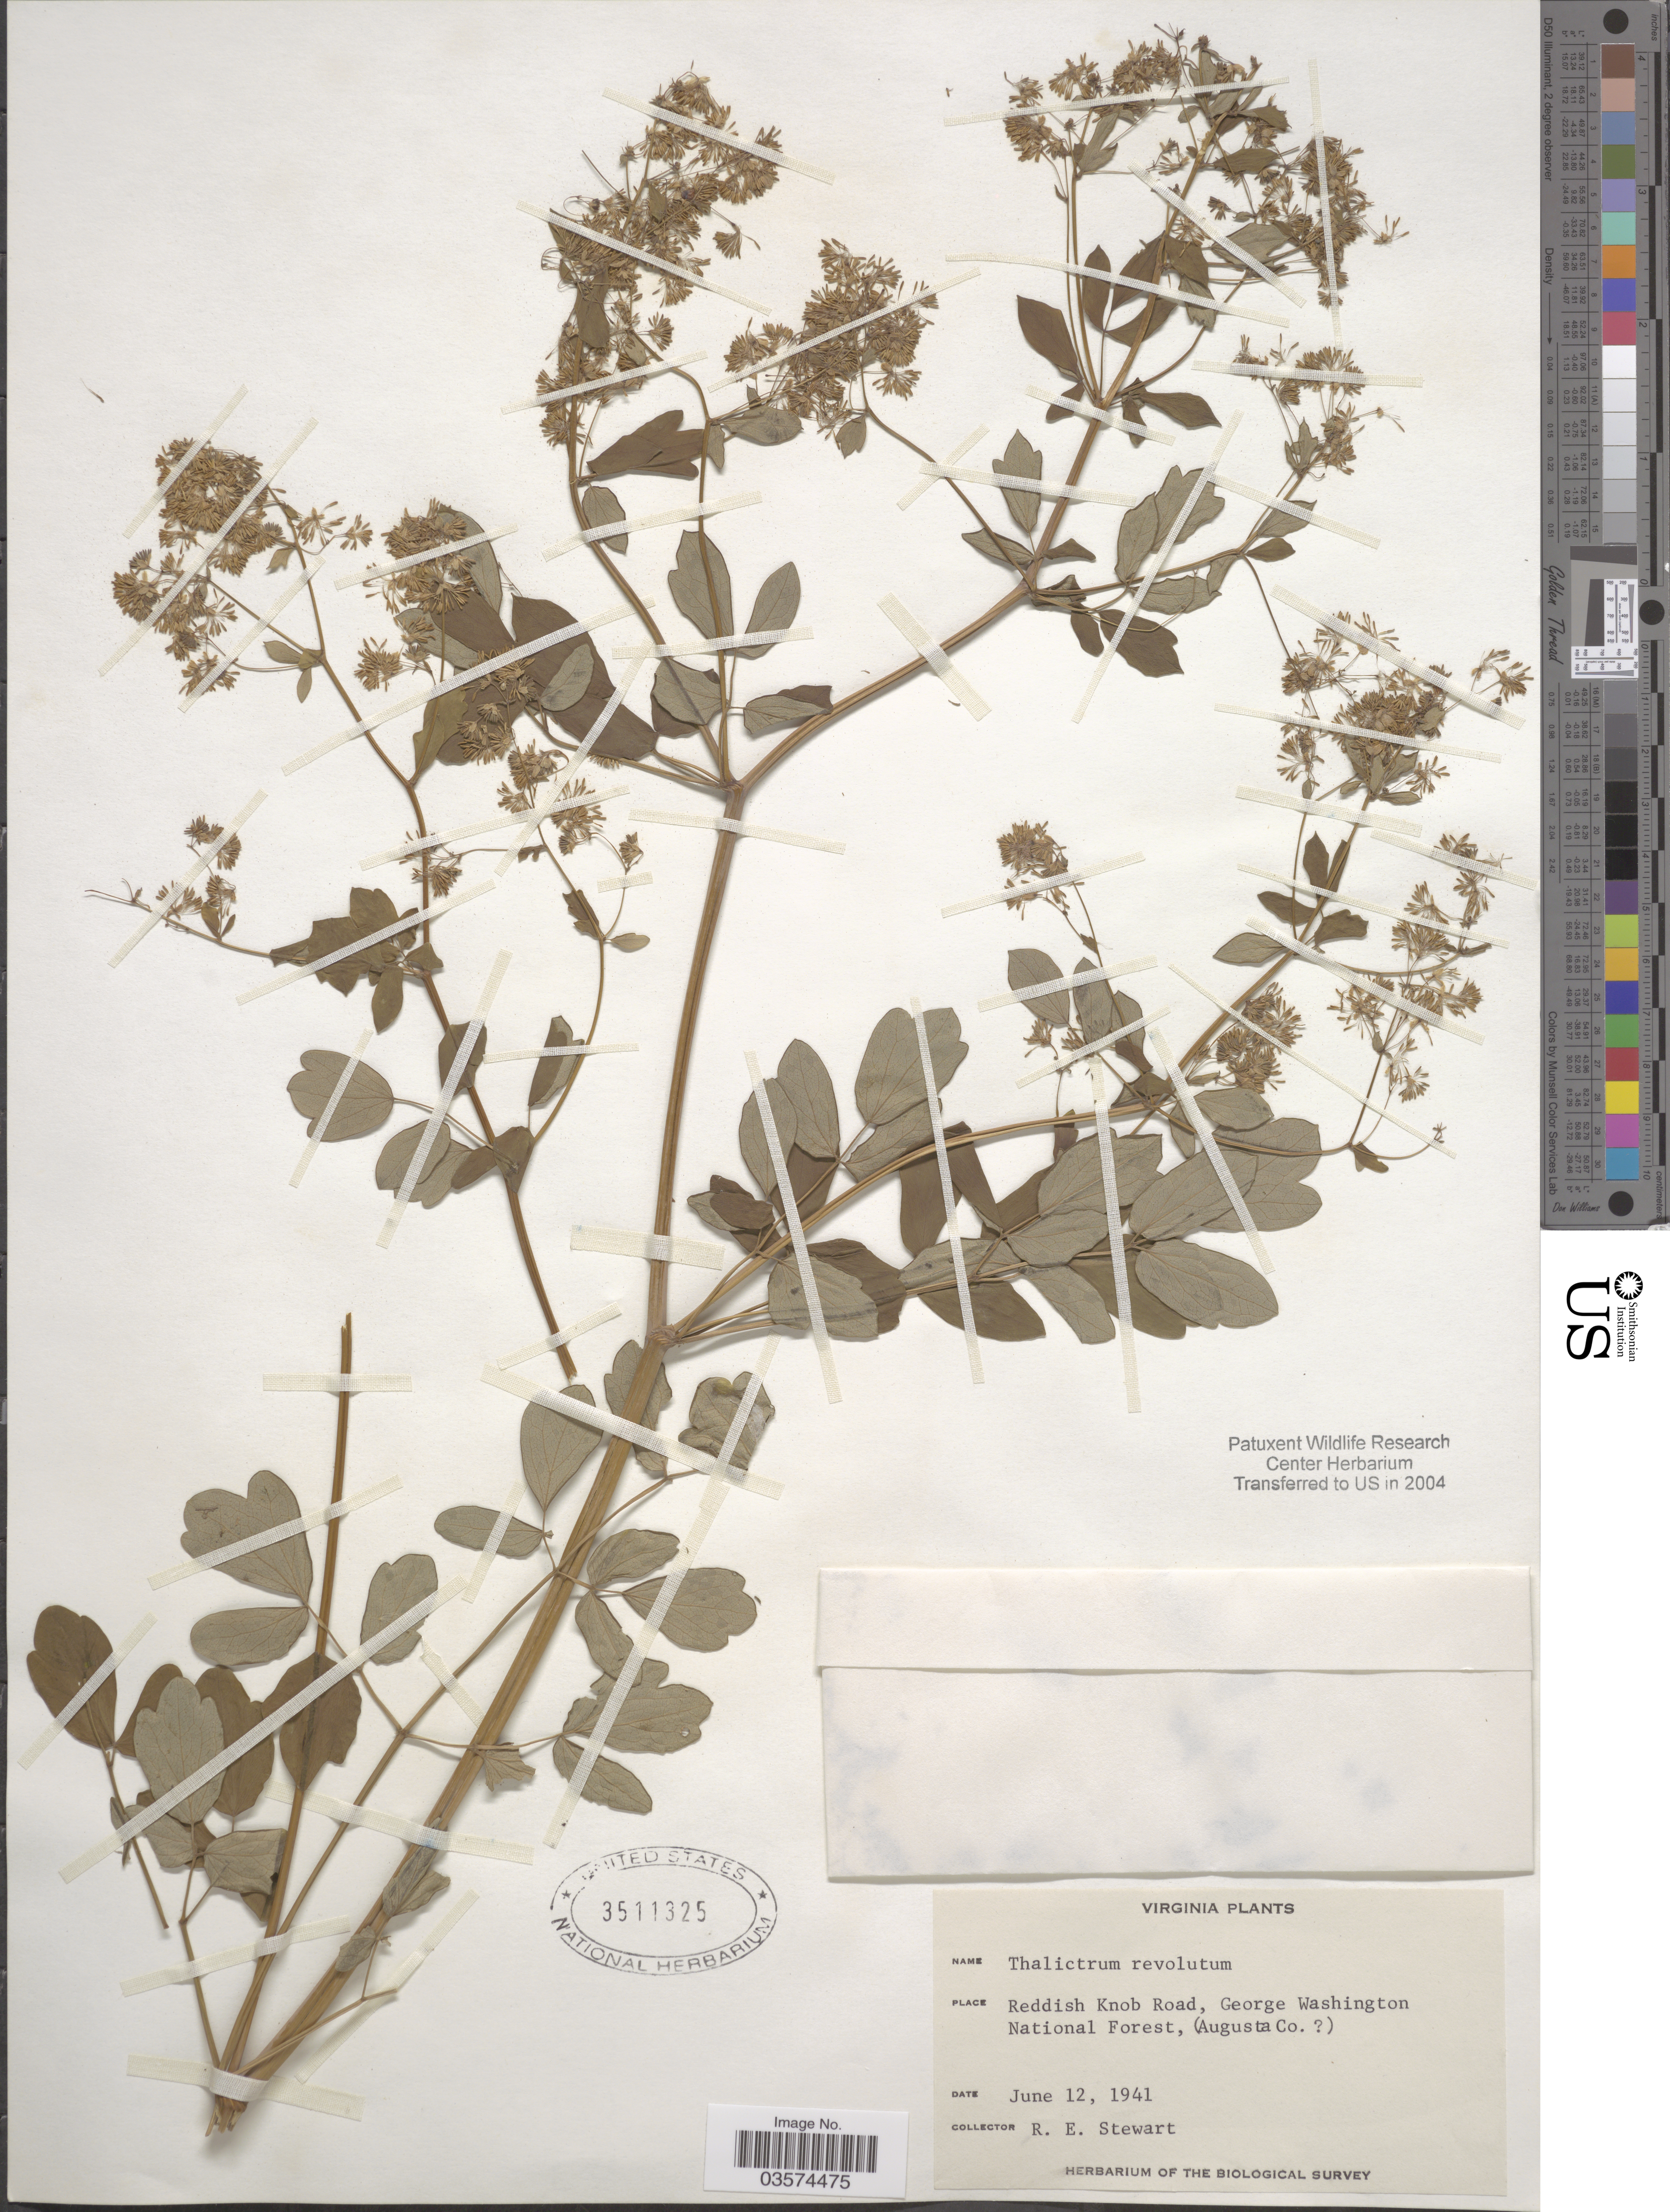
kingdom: Plantae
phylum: Tracheophyta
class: Magnoliopsida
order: Ranunculales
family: Ranunculaceae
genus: Thalictrum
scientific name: Thalictrum amphibolum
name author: Greene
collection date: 1941-06-12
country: United States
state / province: Virginia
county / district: Augusta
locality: Reddish Knob Road, George Washington National Forest, (Augusta Co. [unsure placement])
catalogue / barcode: US 3511325